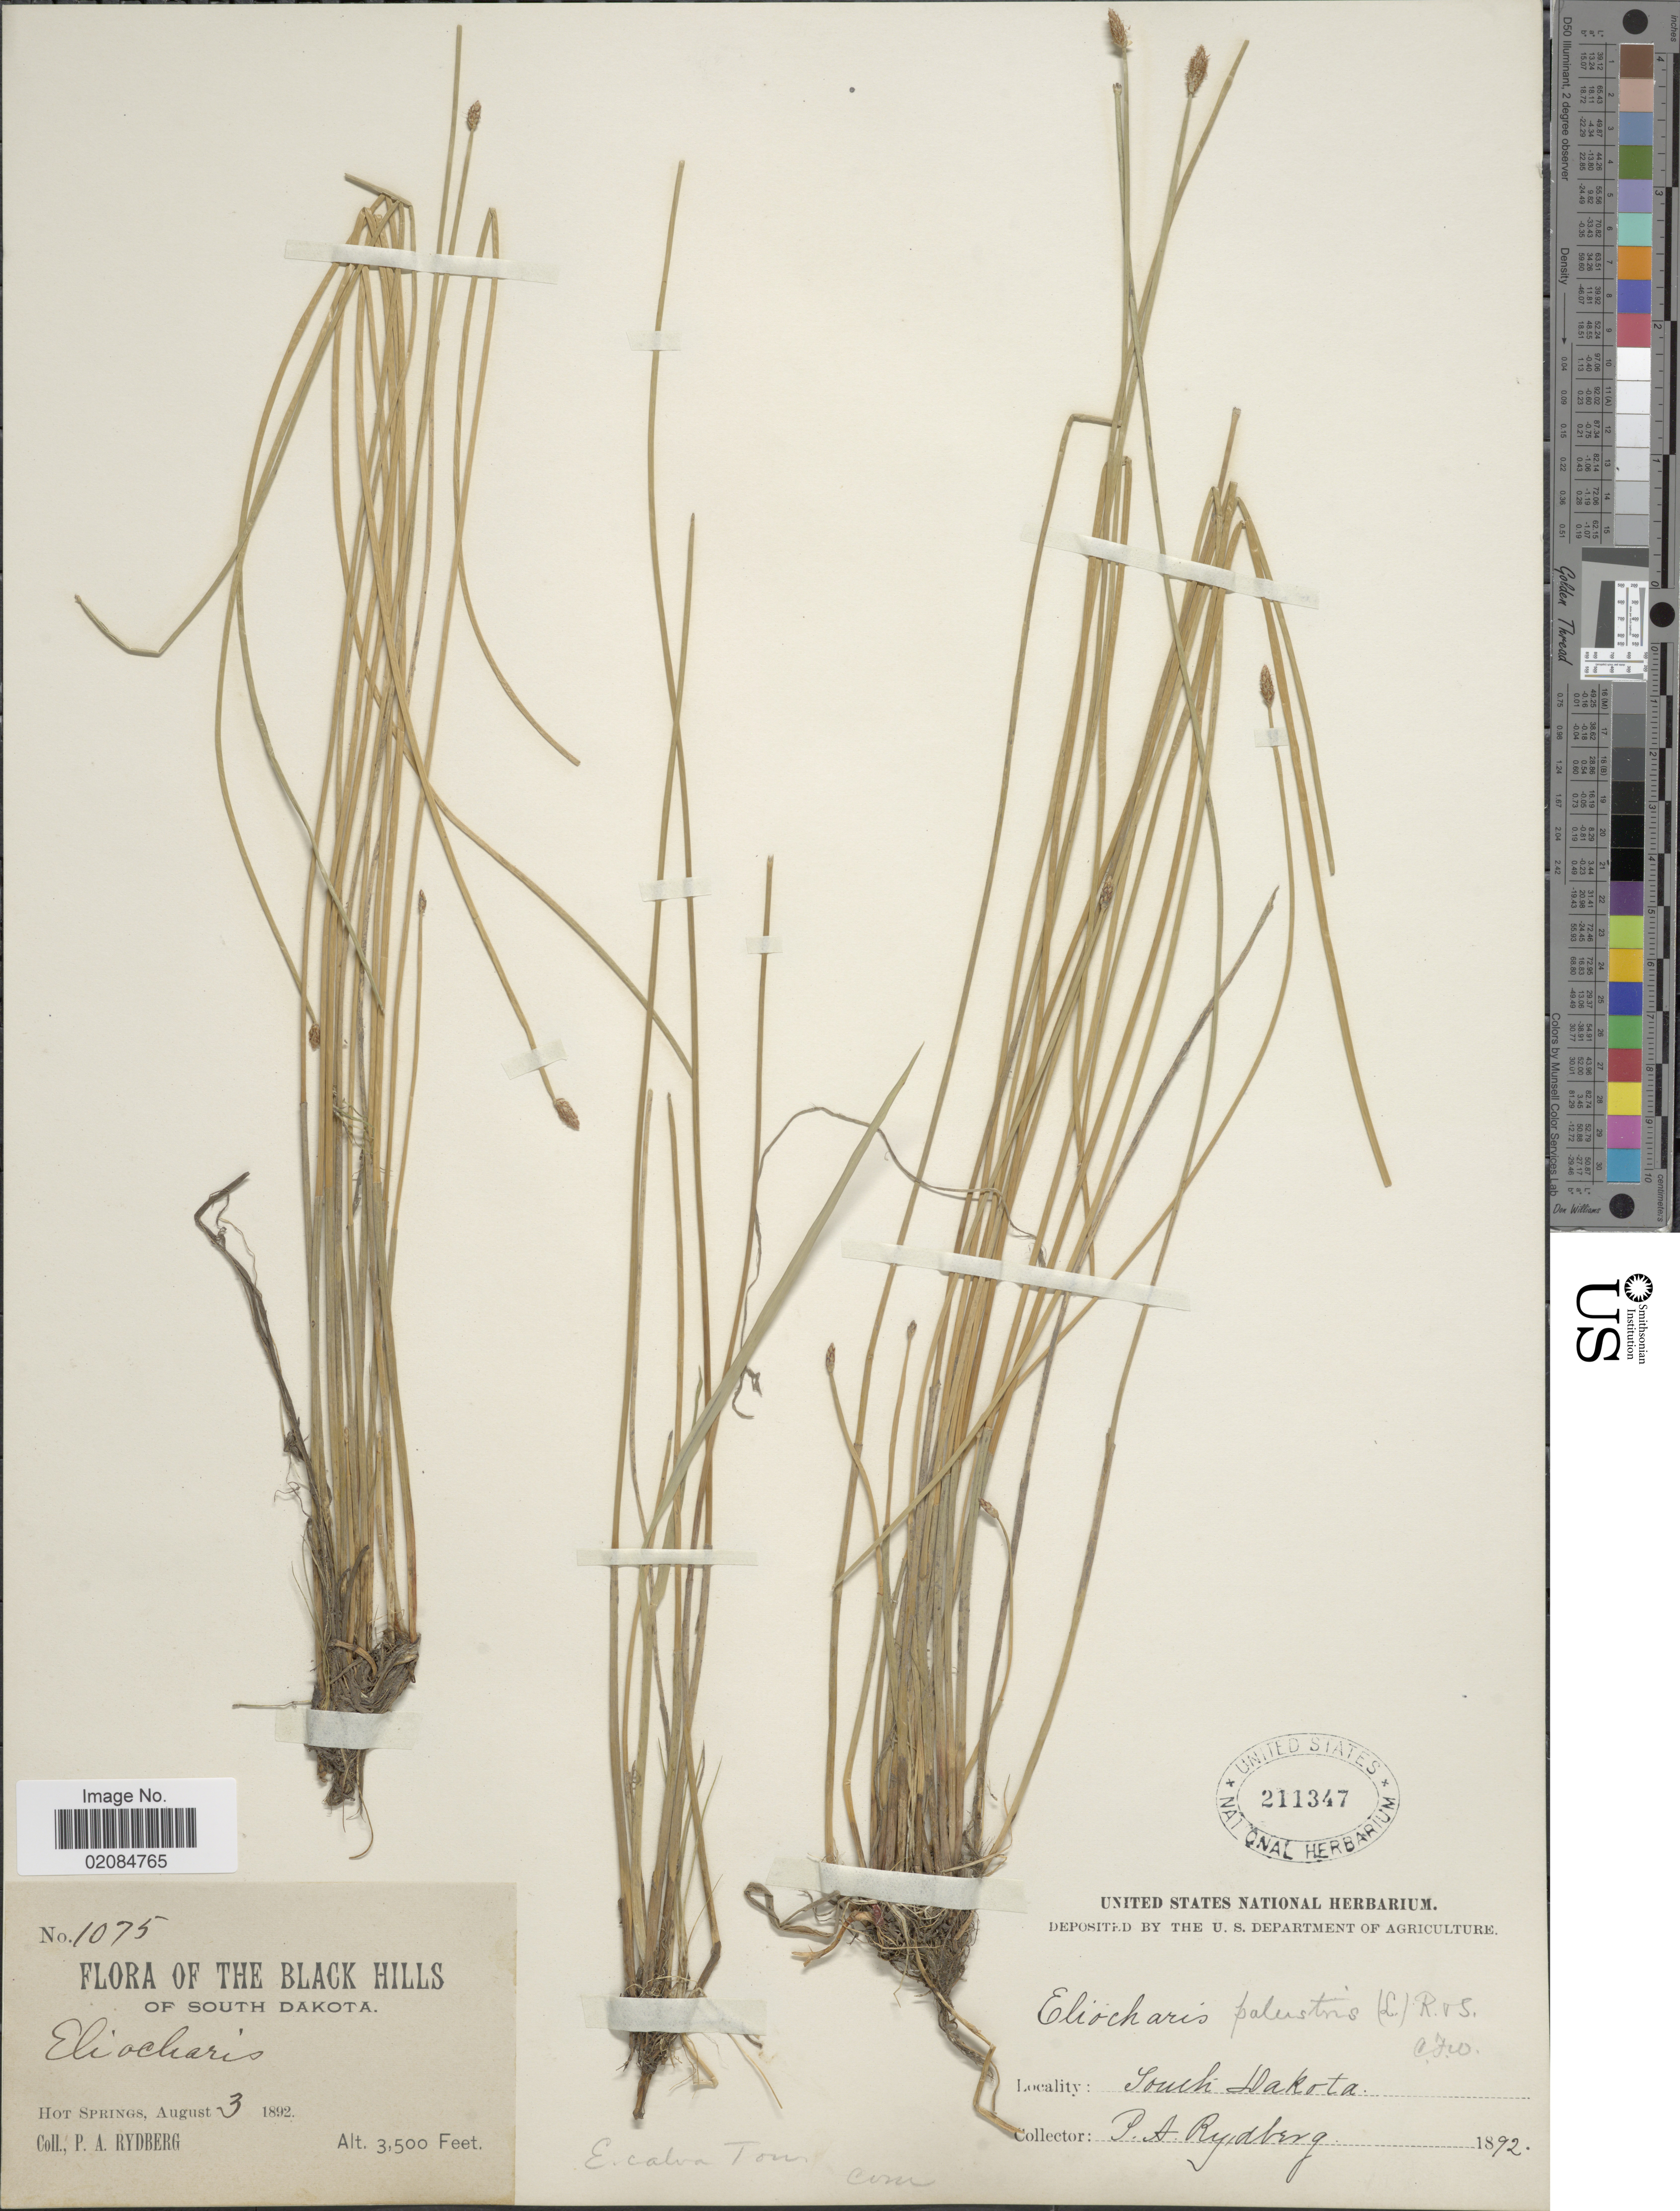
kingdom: Plantae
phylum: Tracheophyta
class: Liliopsida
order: Poales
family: Cyperaceae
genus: Eleocharis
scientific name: Eleocharis palustris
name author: (L.) Roem. & Schult.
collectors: P. A. Rydberg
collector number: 1075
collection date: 1892-08-03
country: United States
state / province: South Dakota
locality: The Black Hills. Hot Springs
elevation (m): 1067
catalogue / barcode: US 211347